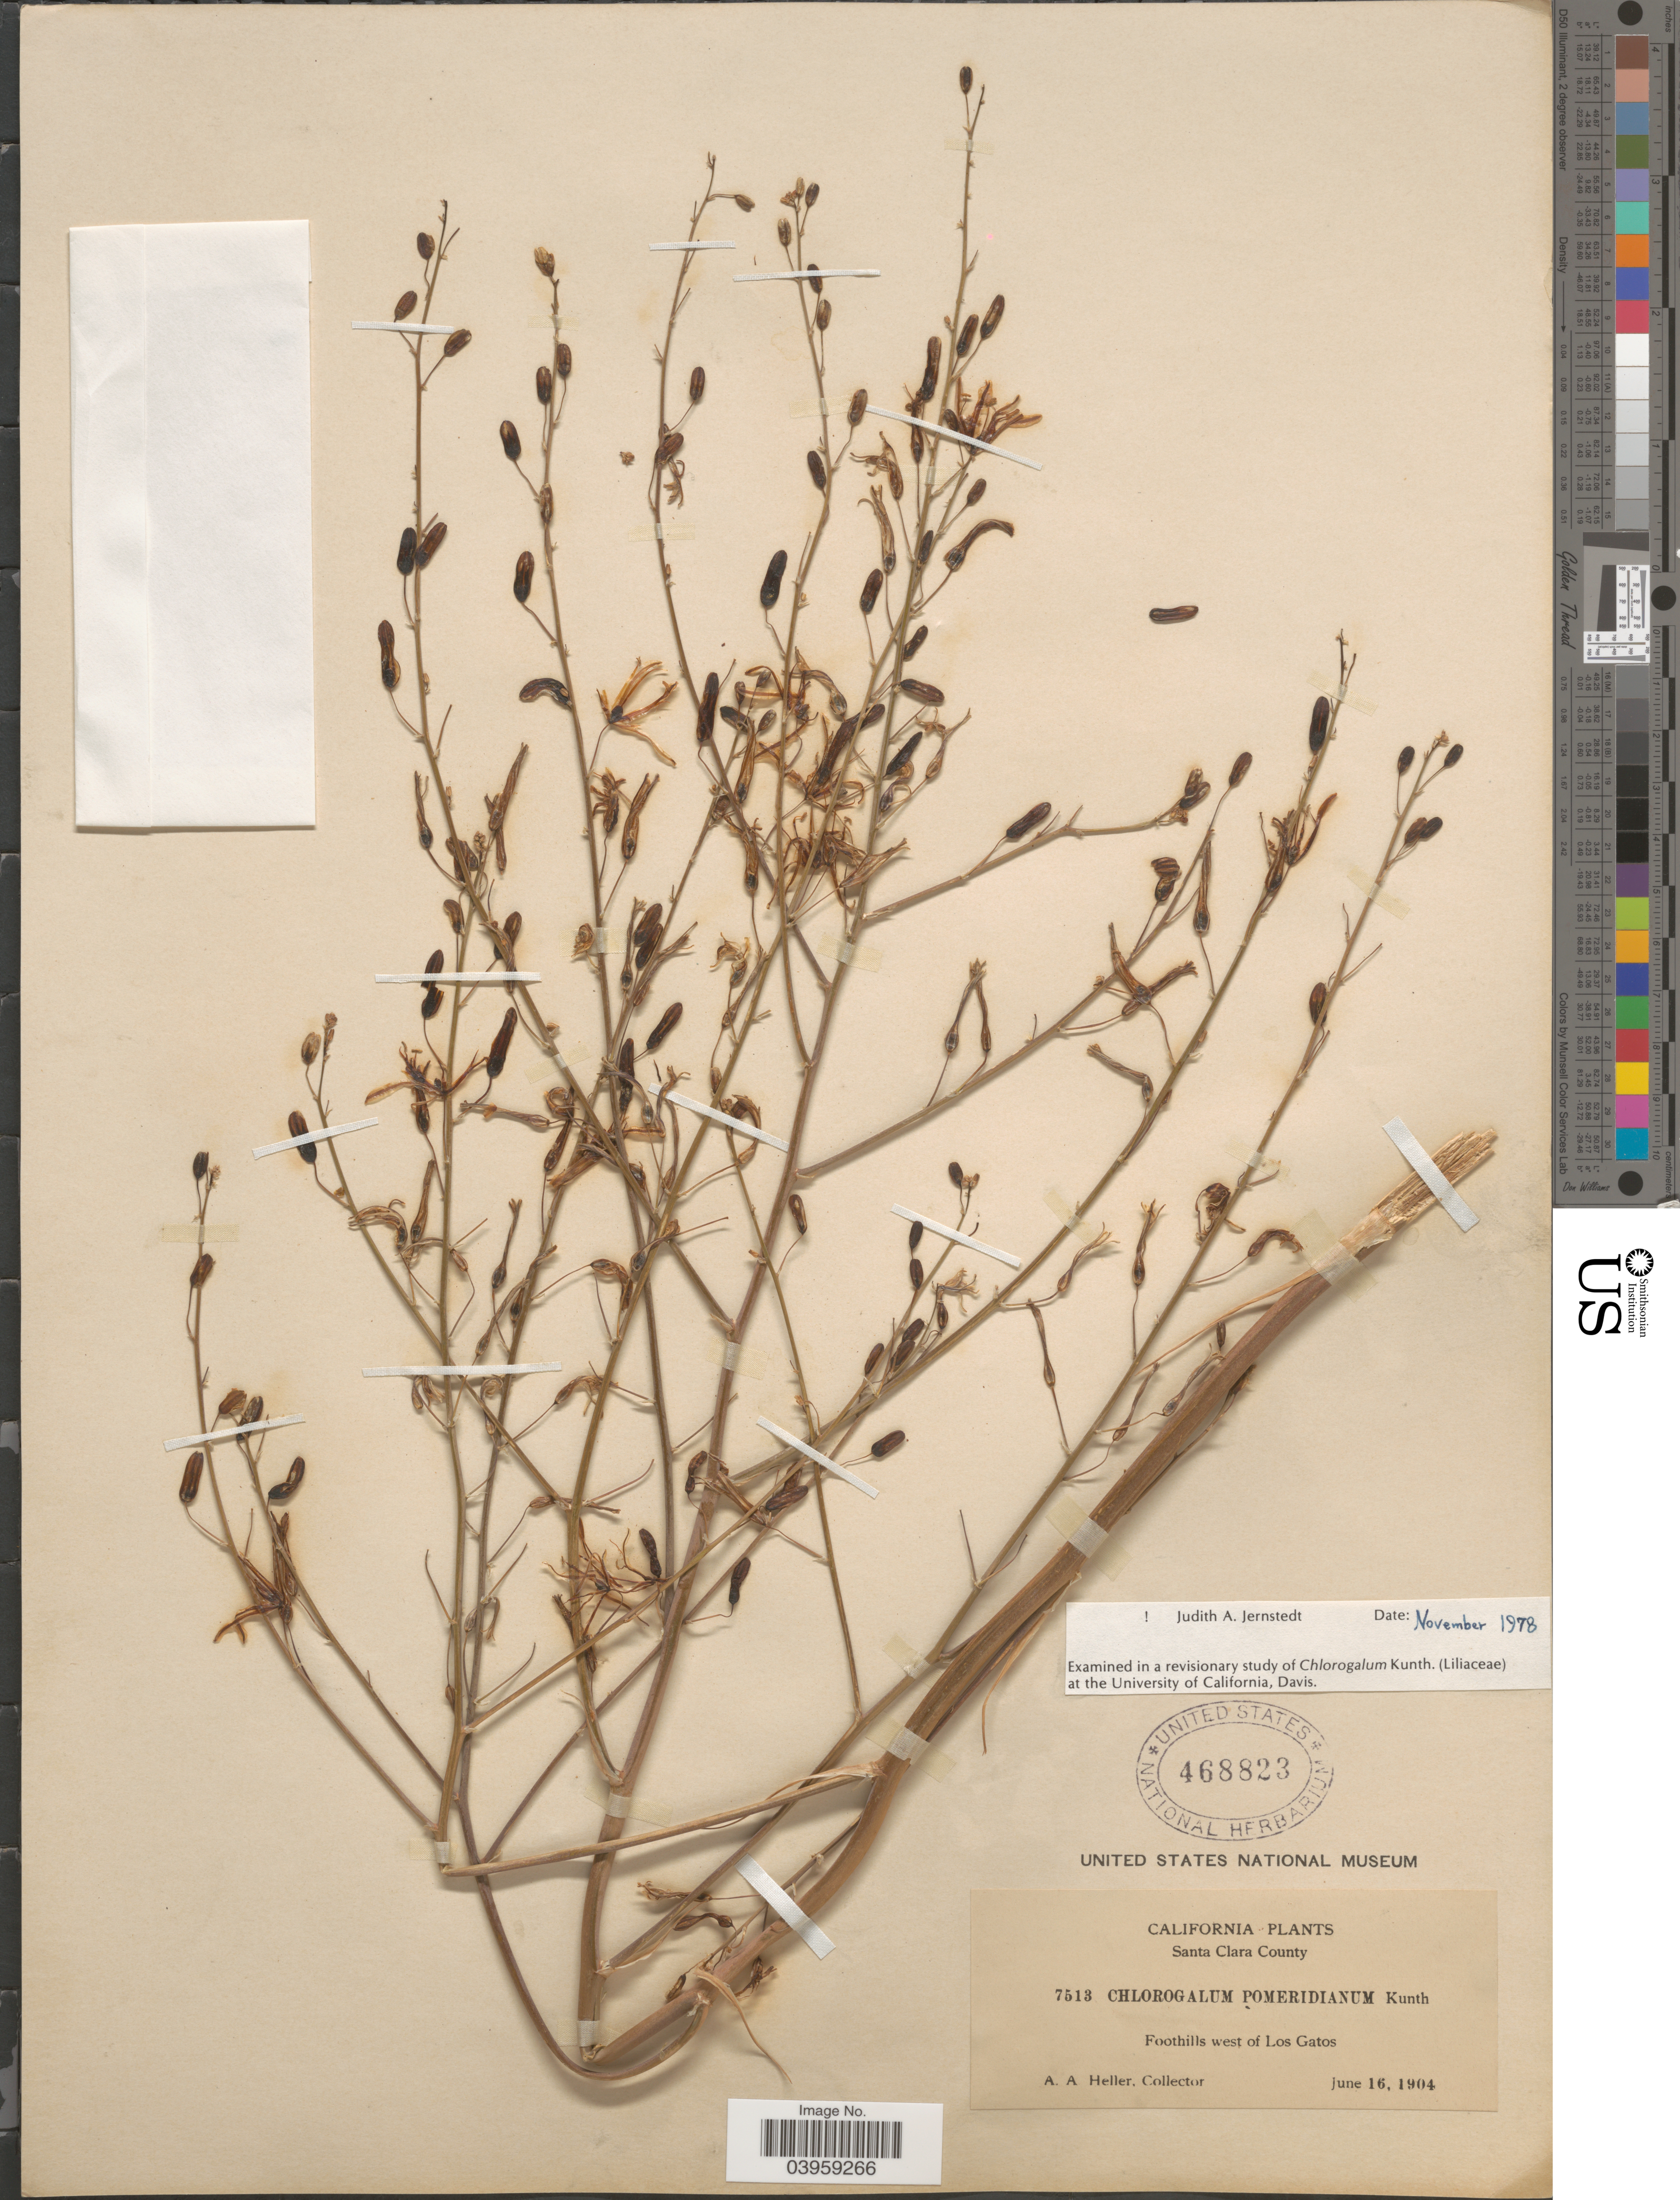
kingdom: Plantae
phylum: Tracheophyta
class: Liliopsida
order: Asparagales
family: Asparagaceae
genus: Chlorogalum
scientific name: Chlorogalum pomeridianum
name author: (DC.) Kunth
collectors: A. A. Heller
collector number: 7513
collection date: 1904-06-16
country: United States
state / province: California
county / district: Santa Clara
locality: Santa Clara County. Foothills west of Los Gatos.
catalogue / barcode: US 468823